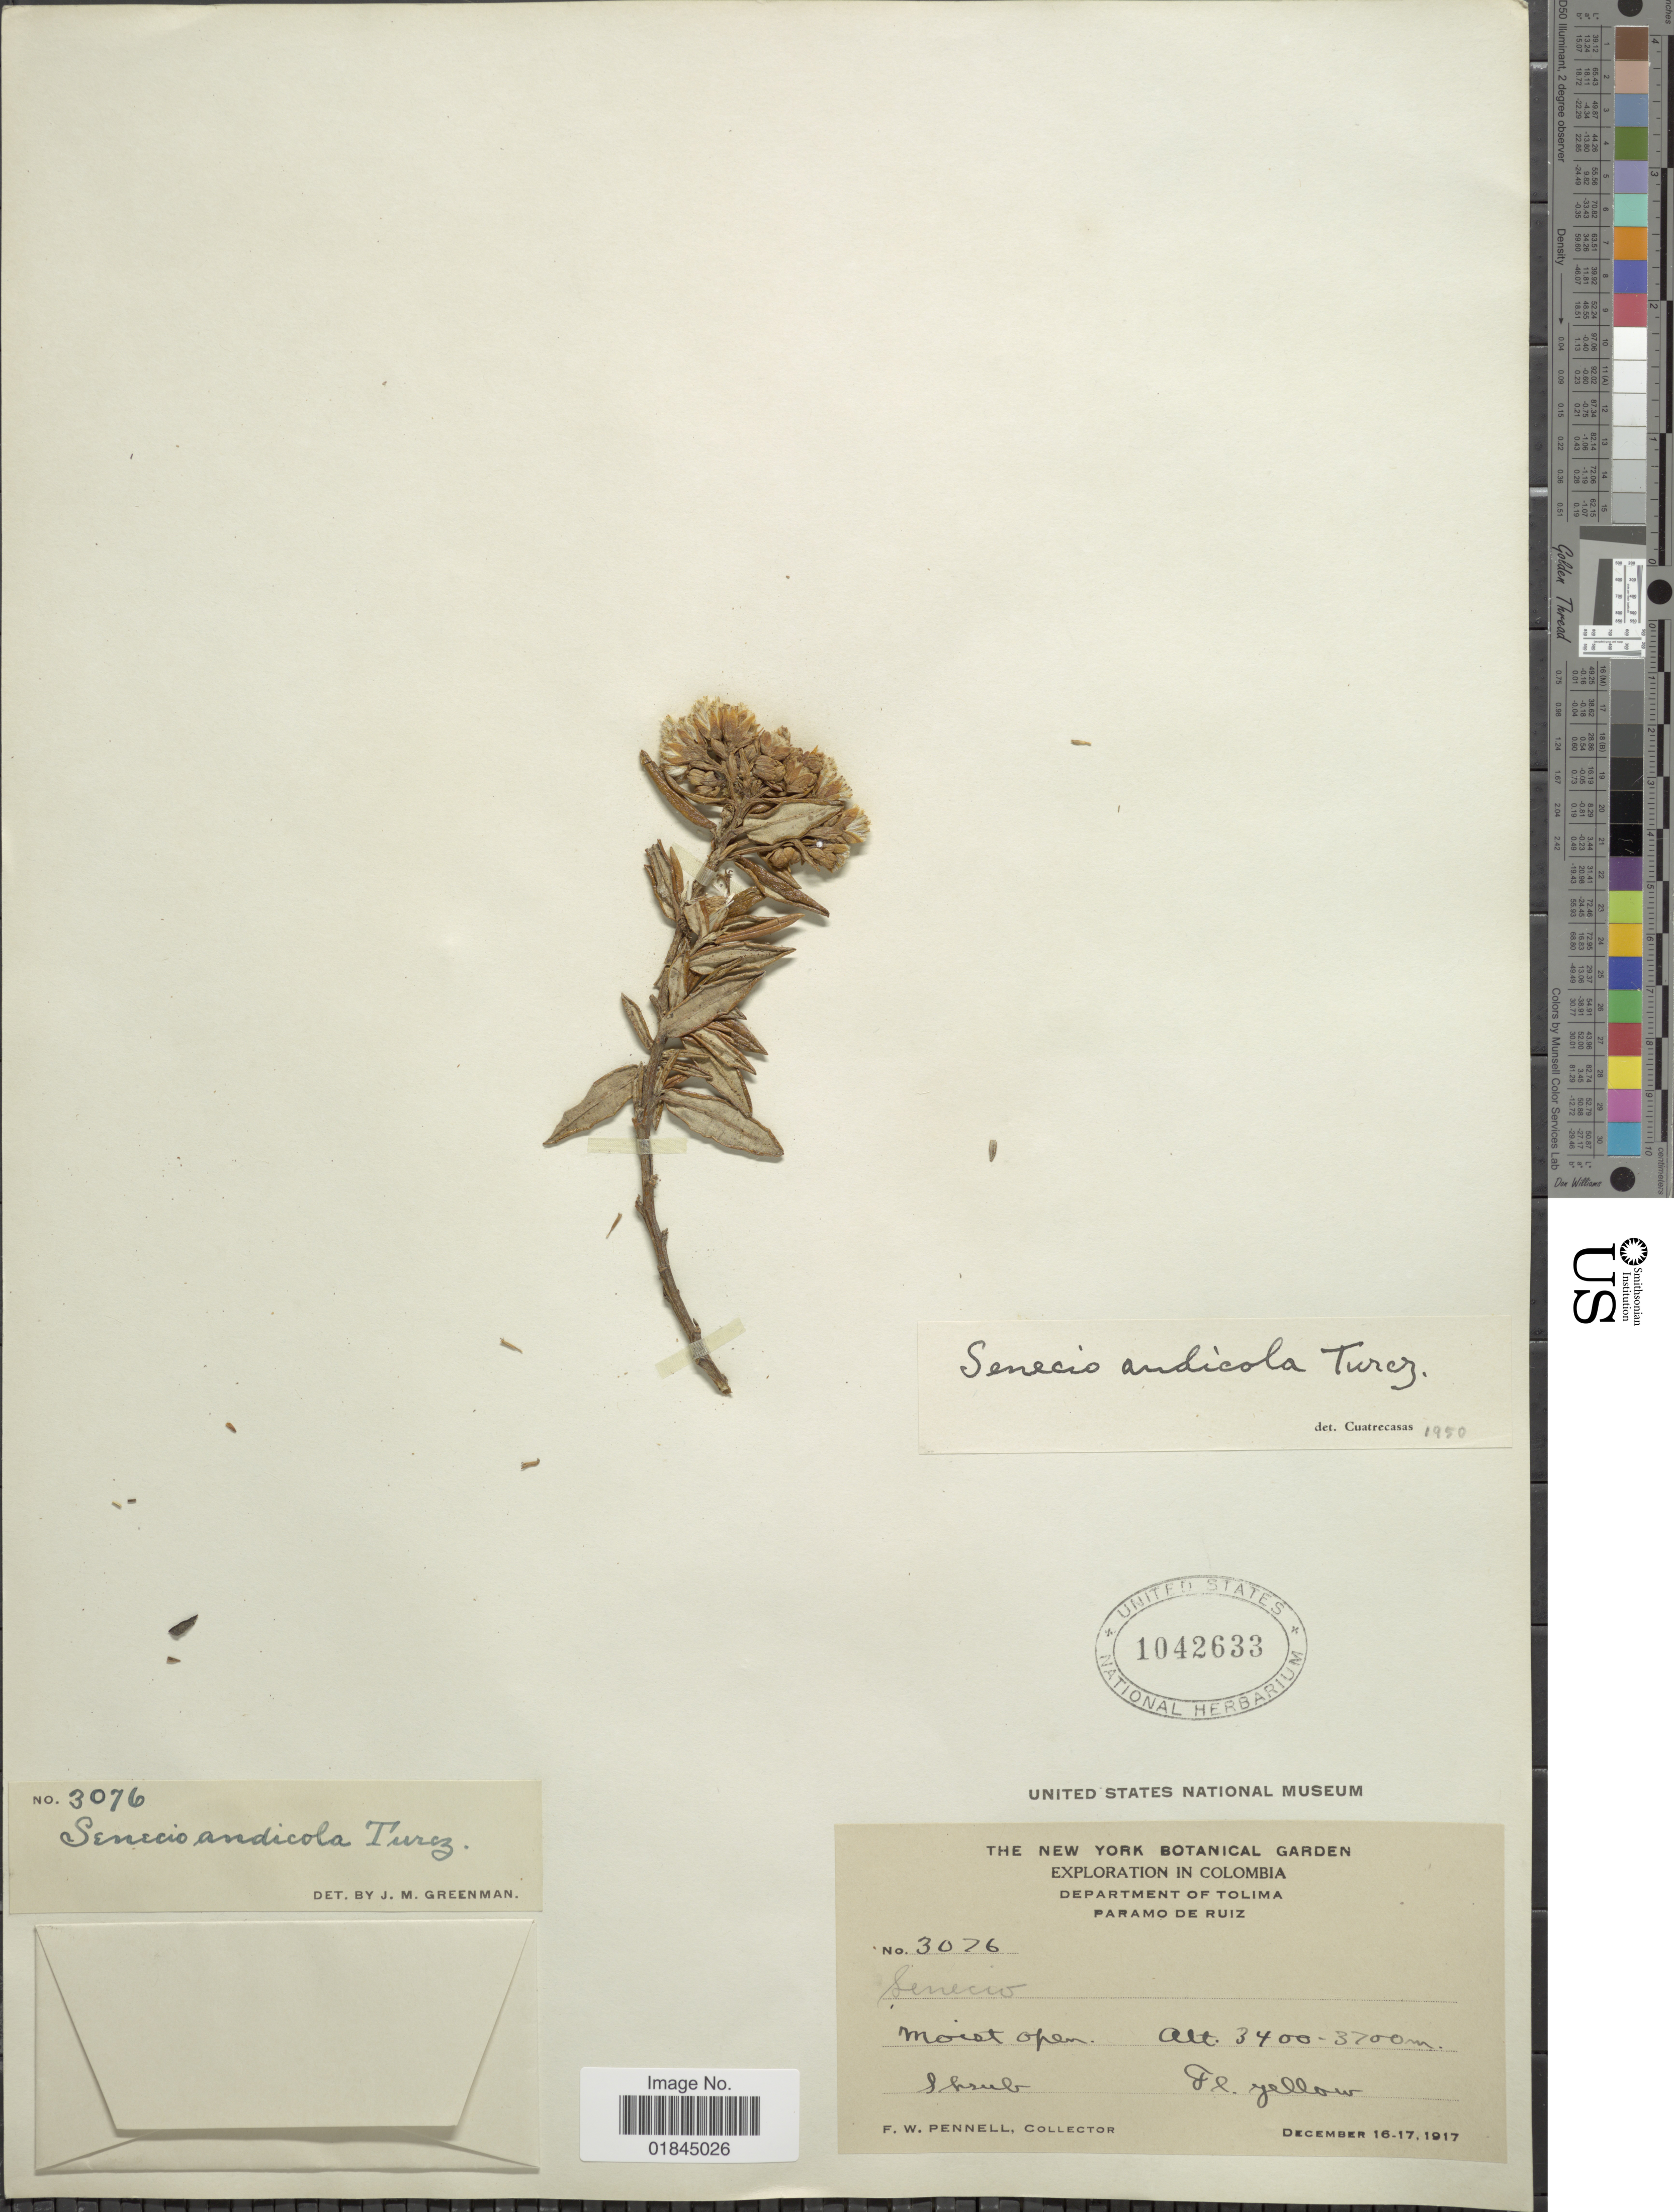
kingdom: Plantae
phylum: Tracheophyta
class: Magnoliopsida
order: Asterales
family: Asteraceae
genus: Pentacalia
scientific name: Pentacalia andicola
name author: (Turcz.) Cuatrec.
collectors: F. W. Pennell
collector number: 3076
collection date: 1917-12-16/1917-12-17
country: Colombia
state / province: Tolima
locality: Paramo de Ruiz.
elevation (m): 3400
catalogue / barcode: US 1042633